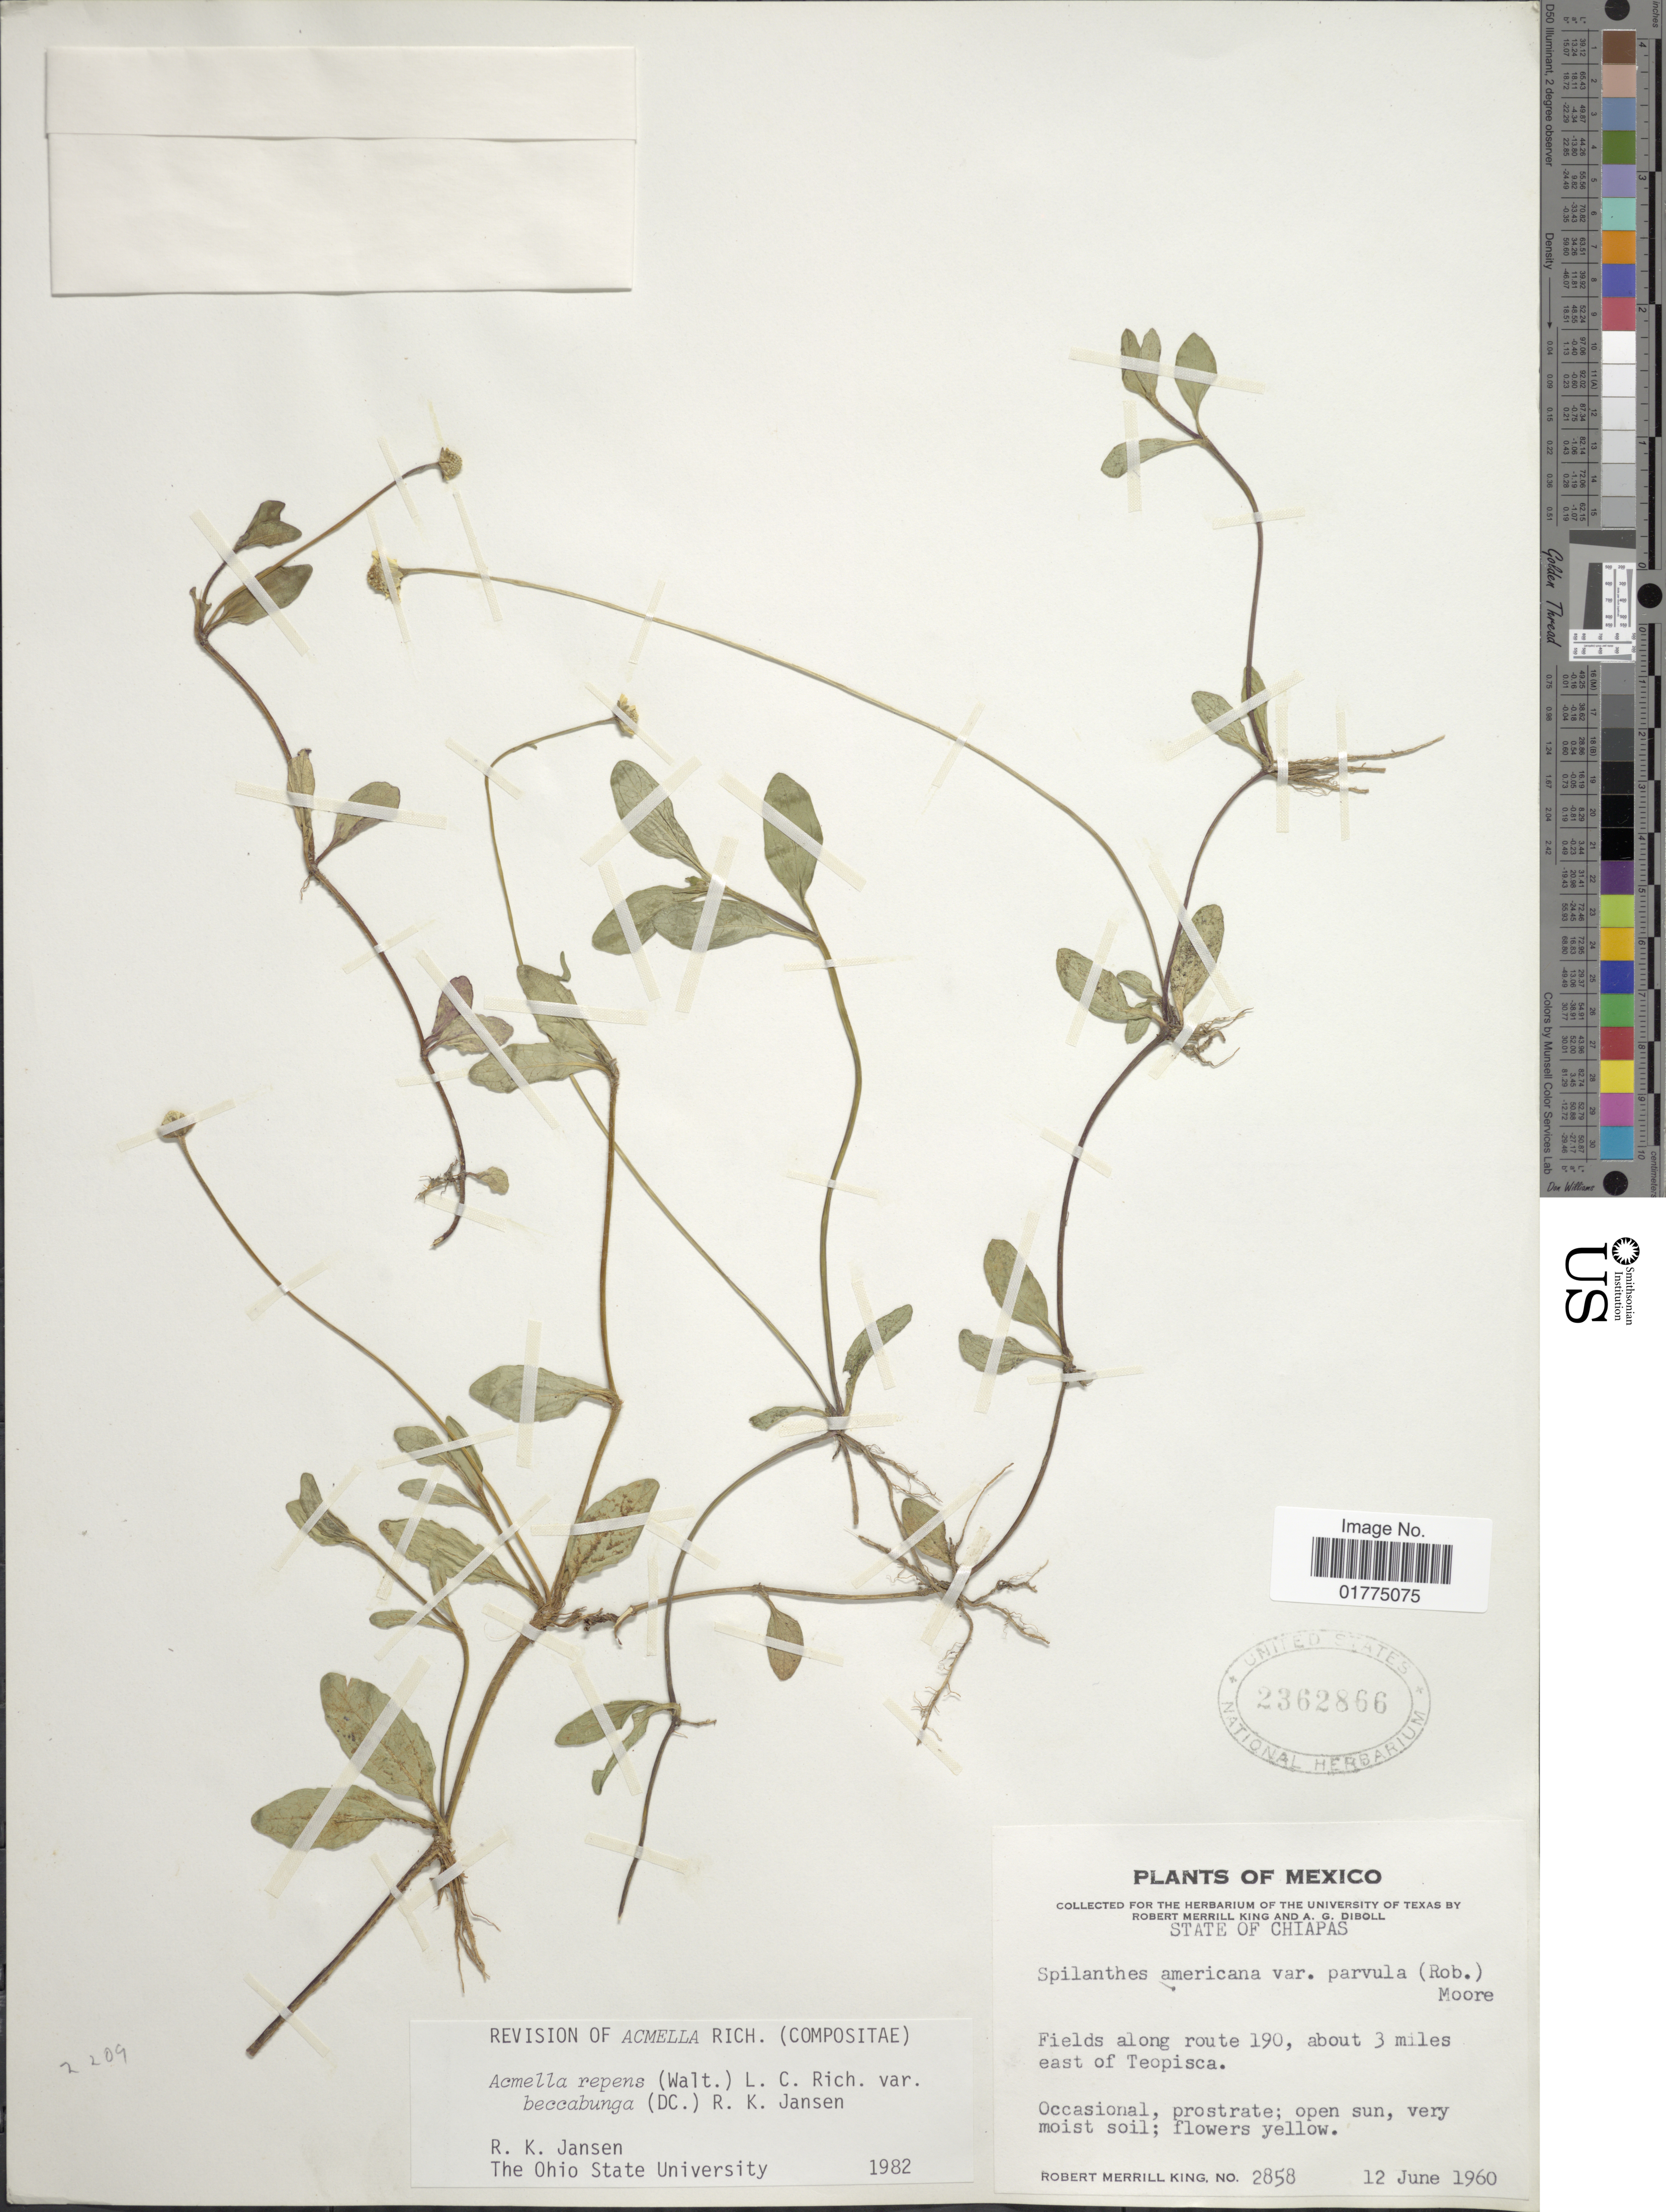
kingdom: Plantae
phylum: Tracheophyta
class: Magnoliopsida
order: Asterales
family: Asteraceae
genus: Acmella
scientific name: Acmella repens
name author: (Walter) Rich.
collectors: R. M. King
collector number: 2858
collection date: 1960-06-12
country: Mexico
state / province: Chiapas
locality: Mexico. State of Chiapas. Fields along route 190, about 3 miles east of Teopisca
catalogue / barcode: US 2362866